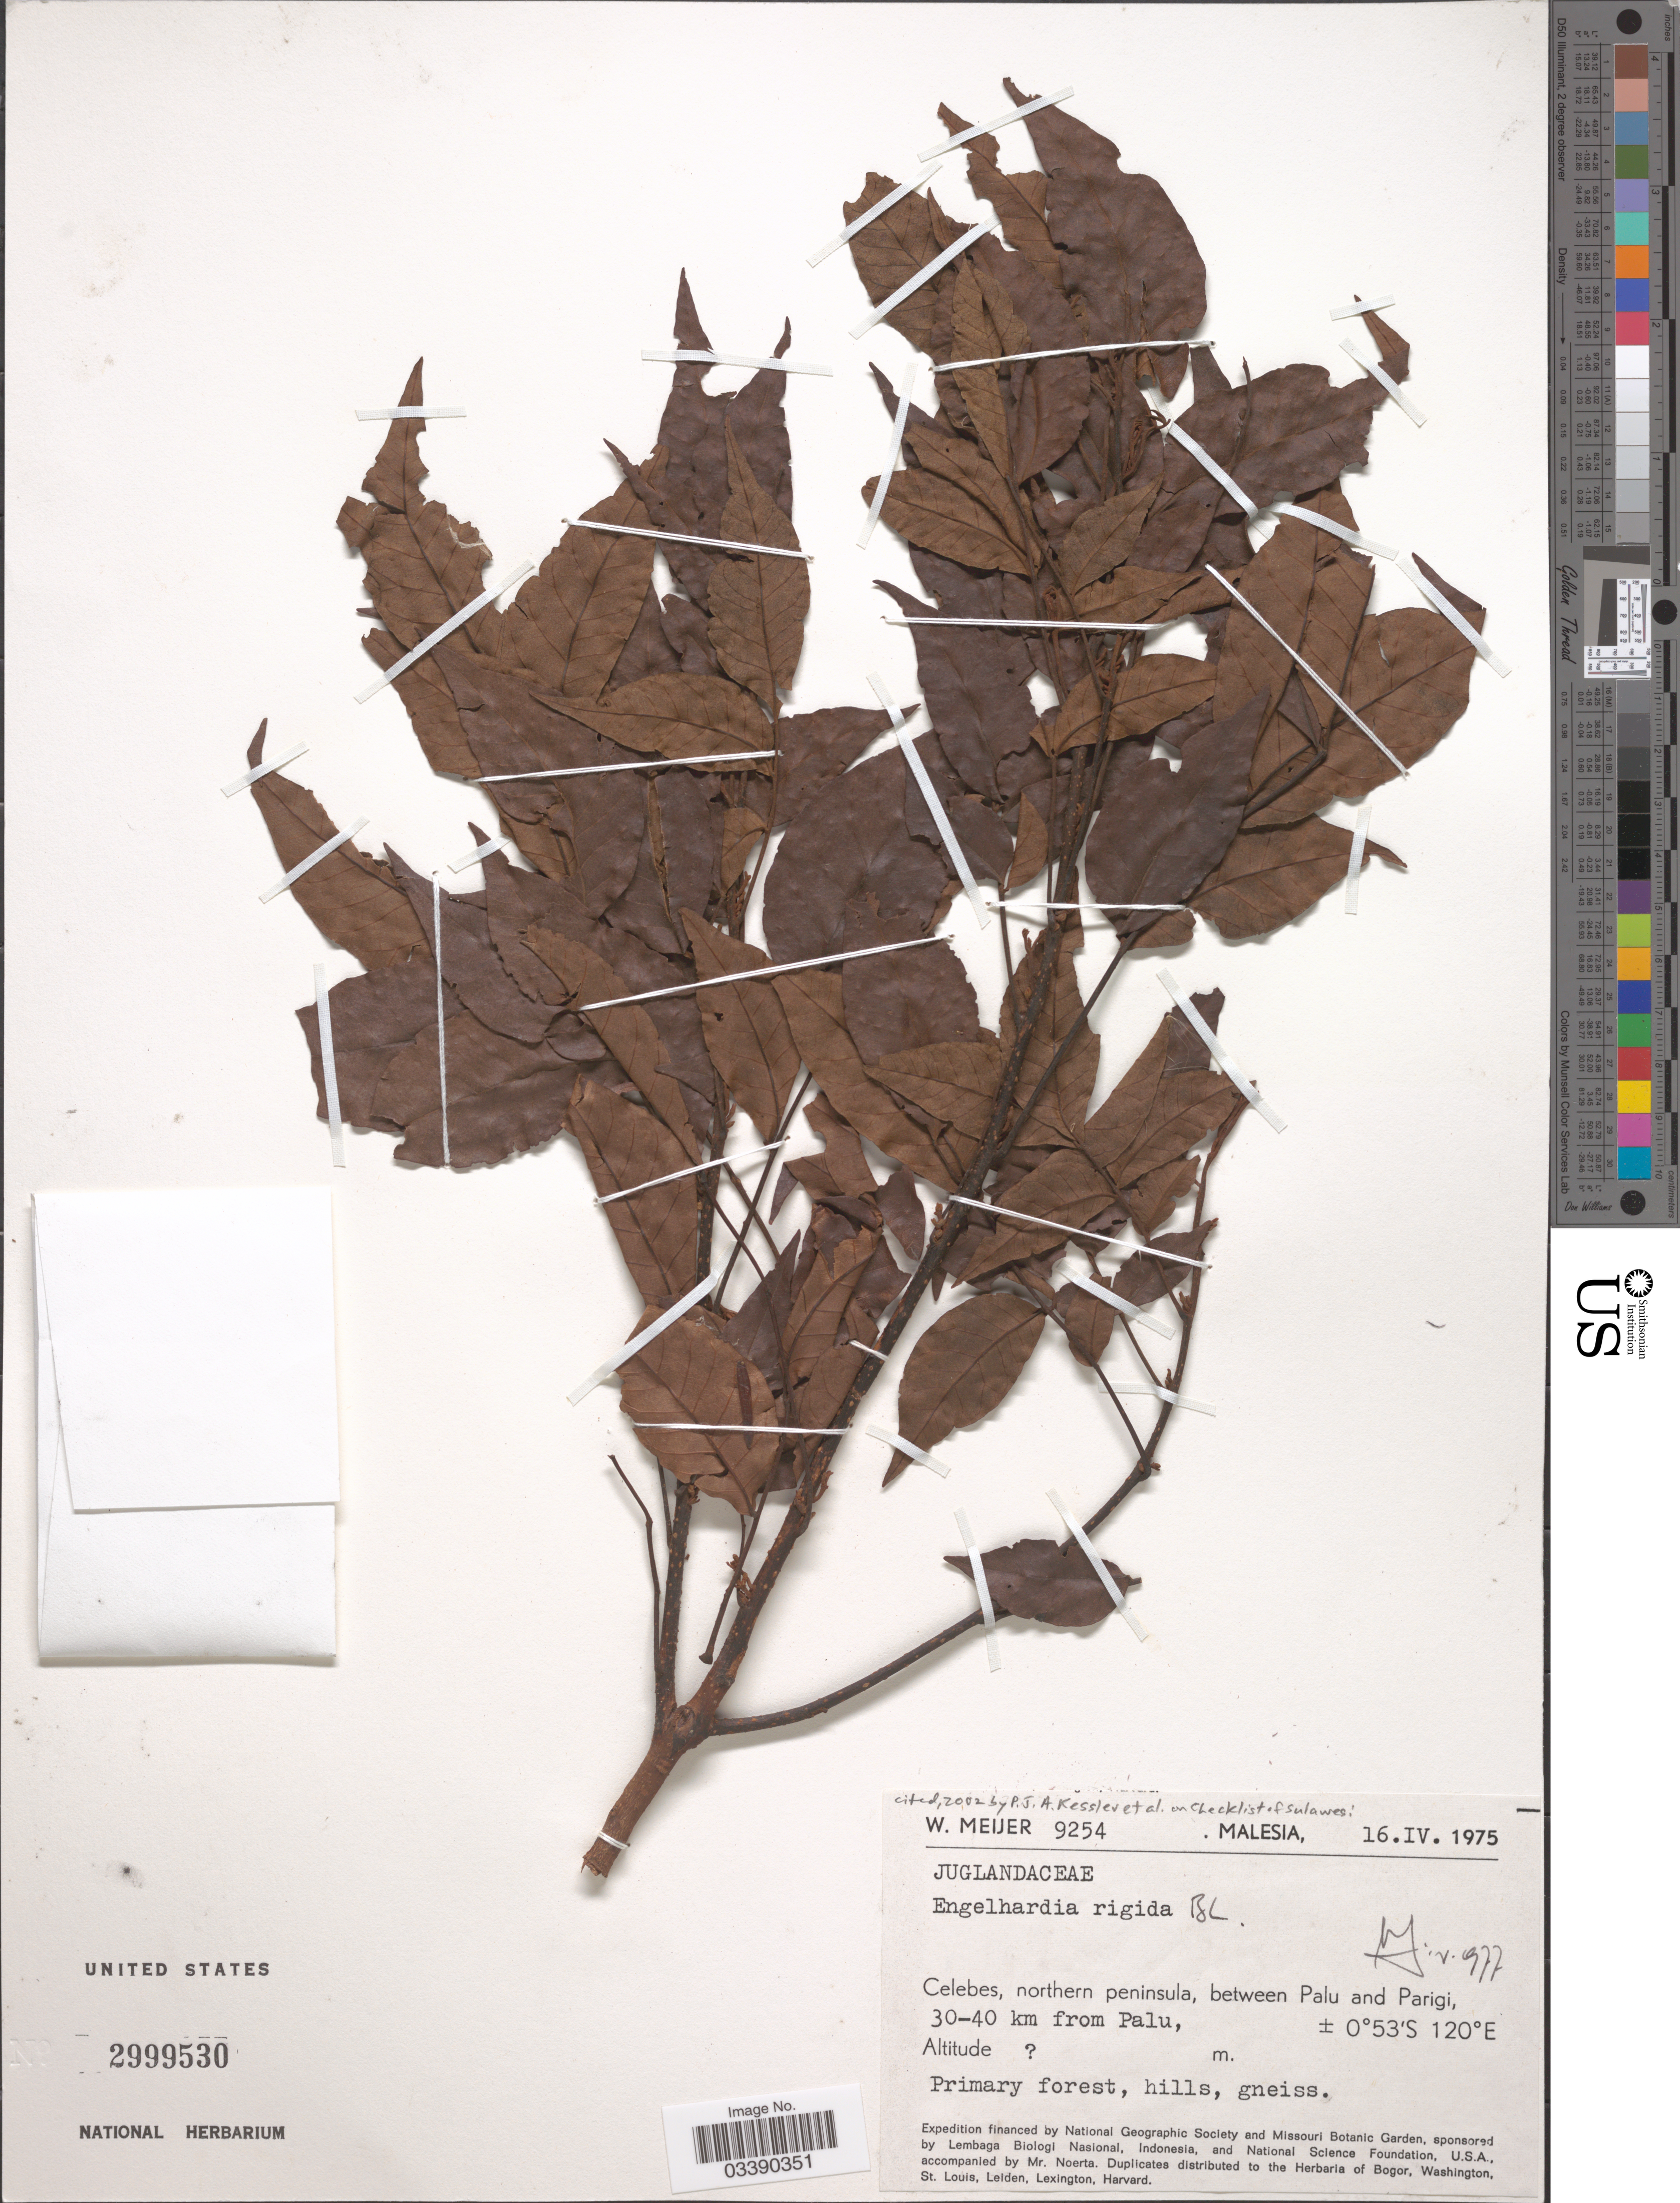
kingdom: Plantae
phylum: Tracheophyta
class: Magnoliopsida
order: Fagales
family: Juglandaceae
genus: Engelhardia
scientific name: Engelhardia rigida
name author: Blume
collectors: W. Meijer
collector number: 9254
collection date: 1975-04-16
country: Malaysia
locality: Celebes, northern peninsula, between Palu and Parigi, 30-40 km from Palu.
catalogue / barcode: US 2999530